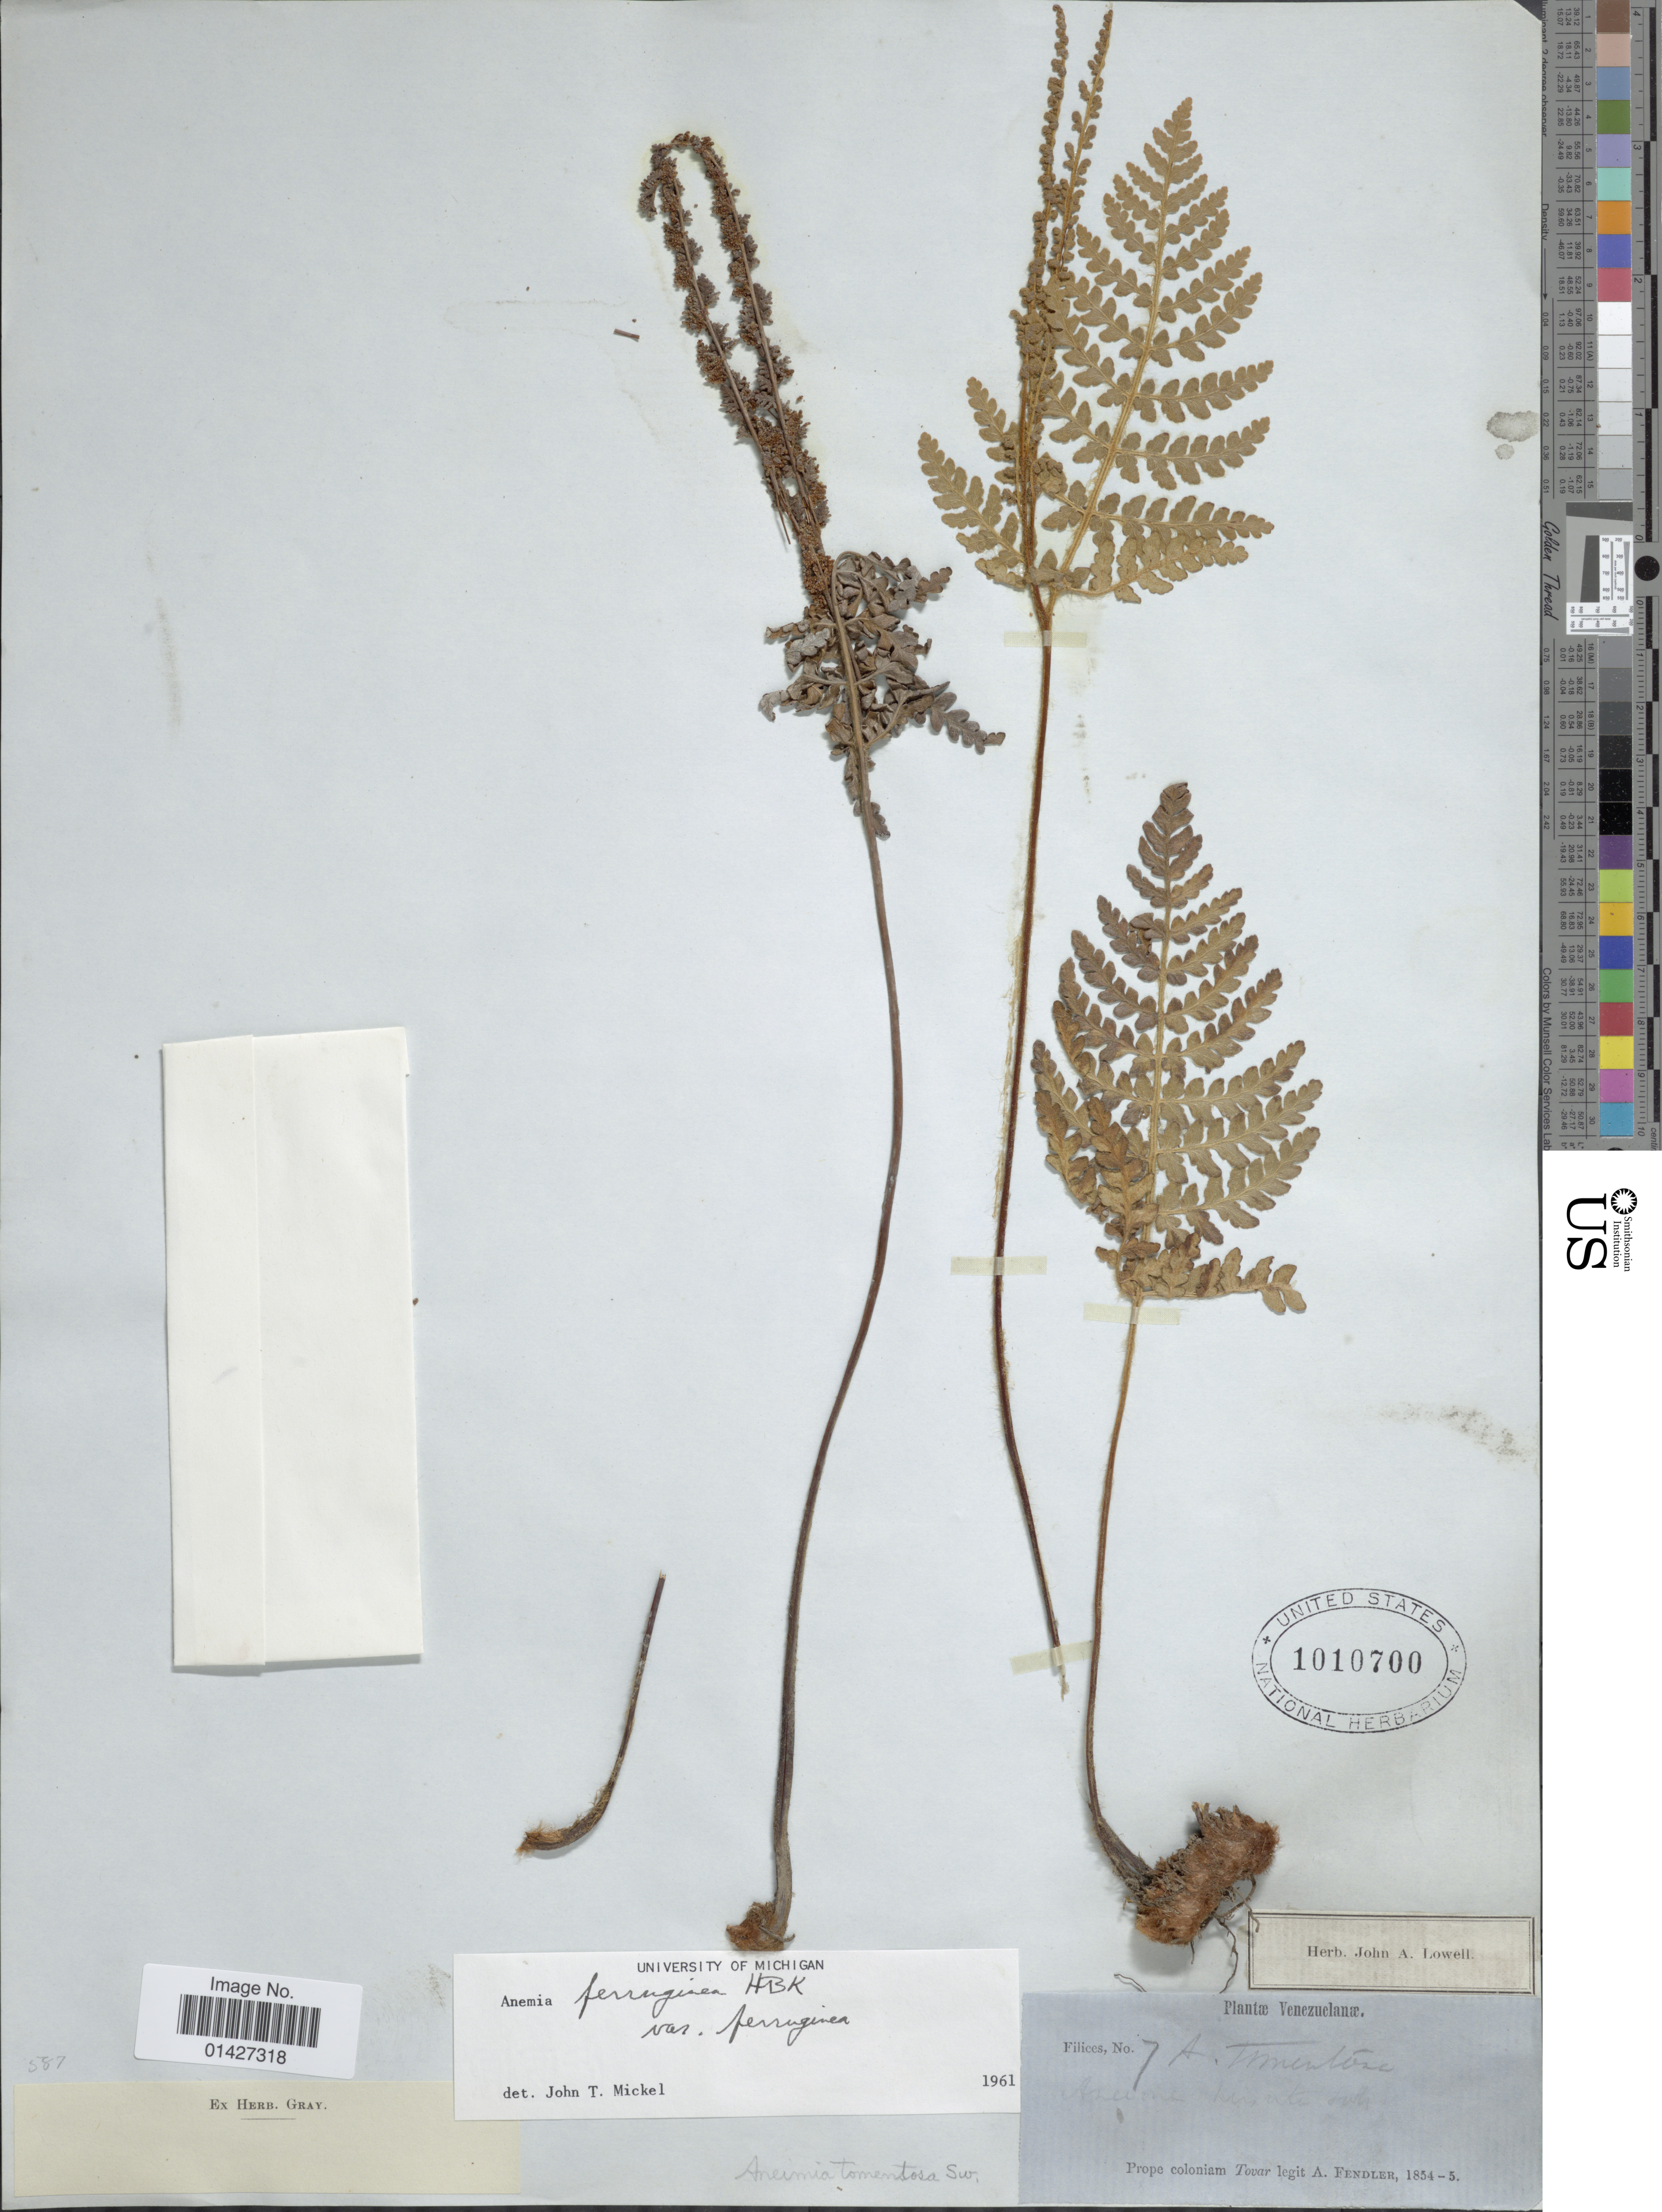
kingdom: Plantae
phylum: Tracheophyta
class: Polypodiopsida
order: Schizaeales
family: Anemiaceae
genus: Anemia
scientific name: Anemia ferruginea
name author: Kunth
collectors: A. Fendler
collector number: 7 A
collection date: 1854/1855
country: Venezuela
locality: Prope coloniam Tovar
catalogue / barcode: US 1010700